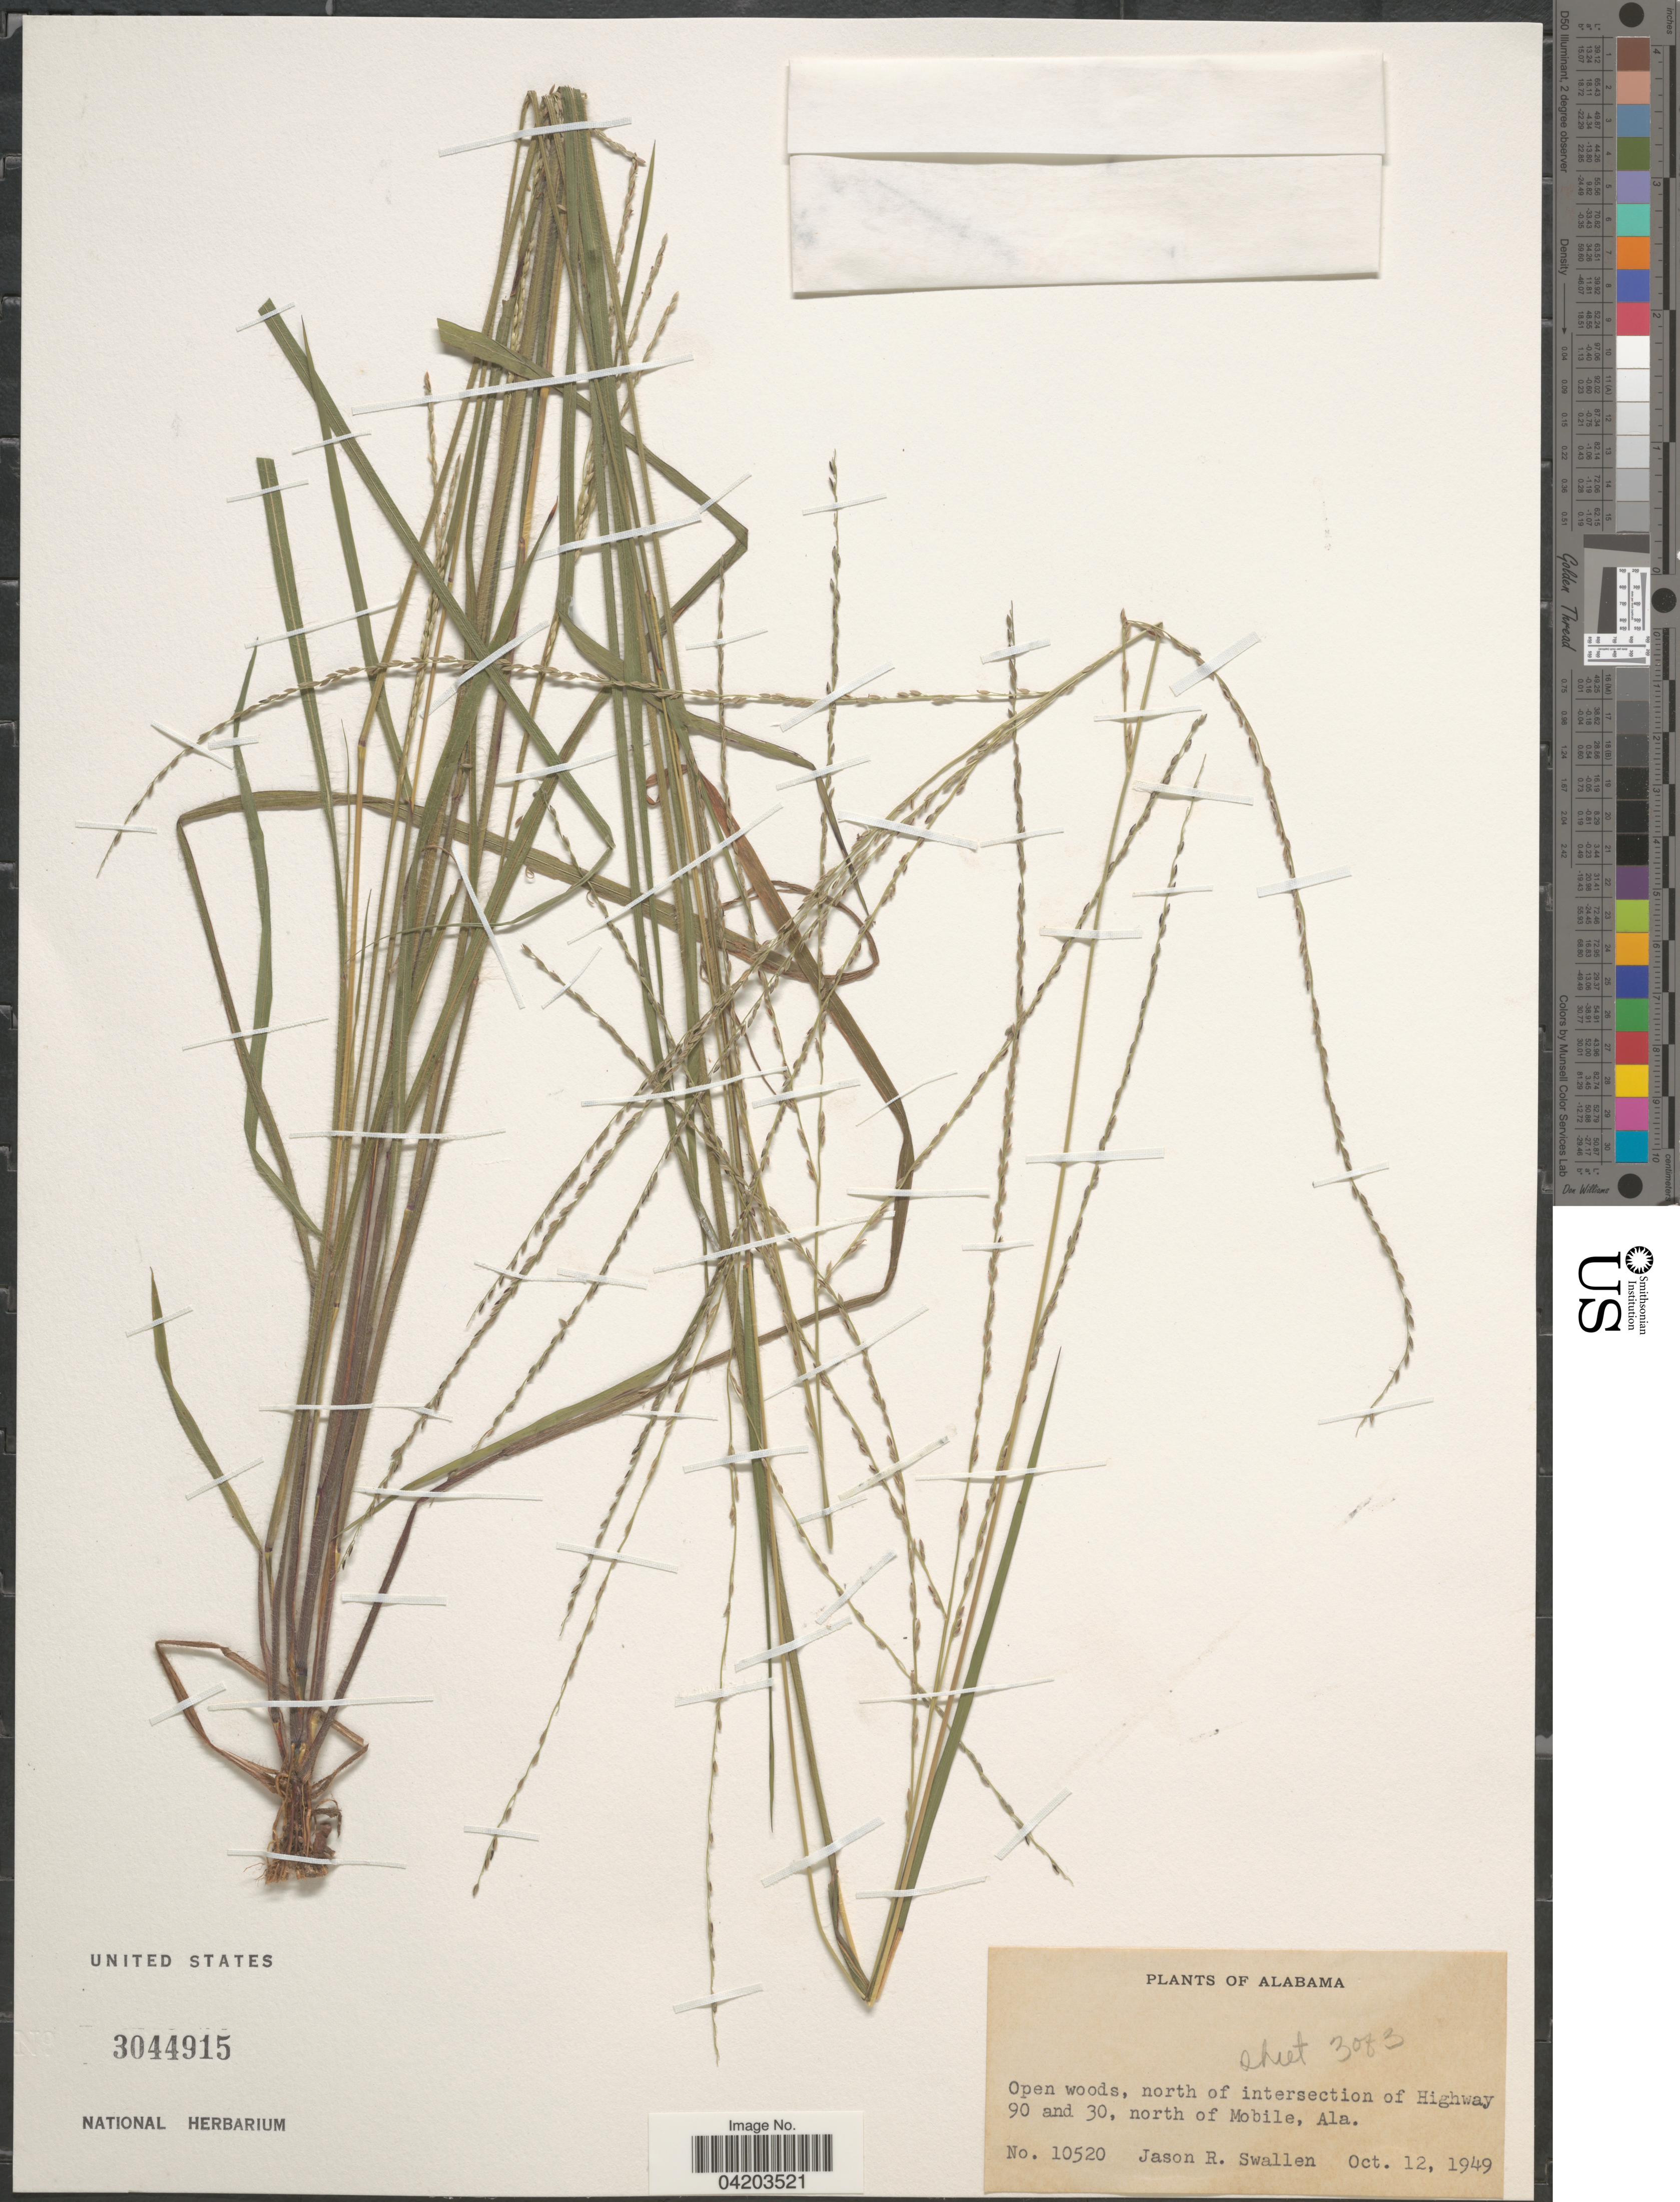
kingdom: Plantae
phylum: Tracheophyta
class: Liliopsida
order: Poales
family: Poaceae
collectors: J. R. Swallen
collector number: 10520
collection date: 1949-10-12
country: United States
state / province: Alabama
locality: North of intersection of Highway 90 and 30, north of Mobile.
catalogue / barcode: US 3044915